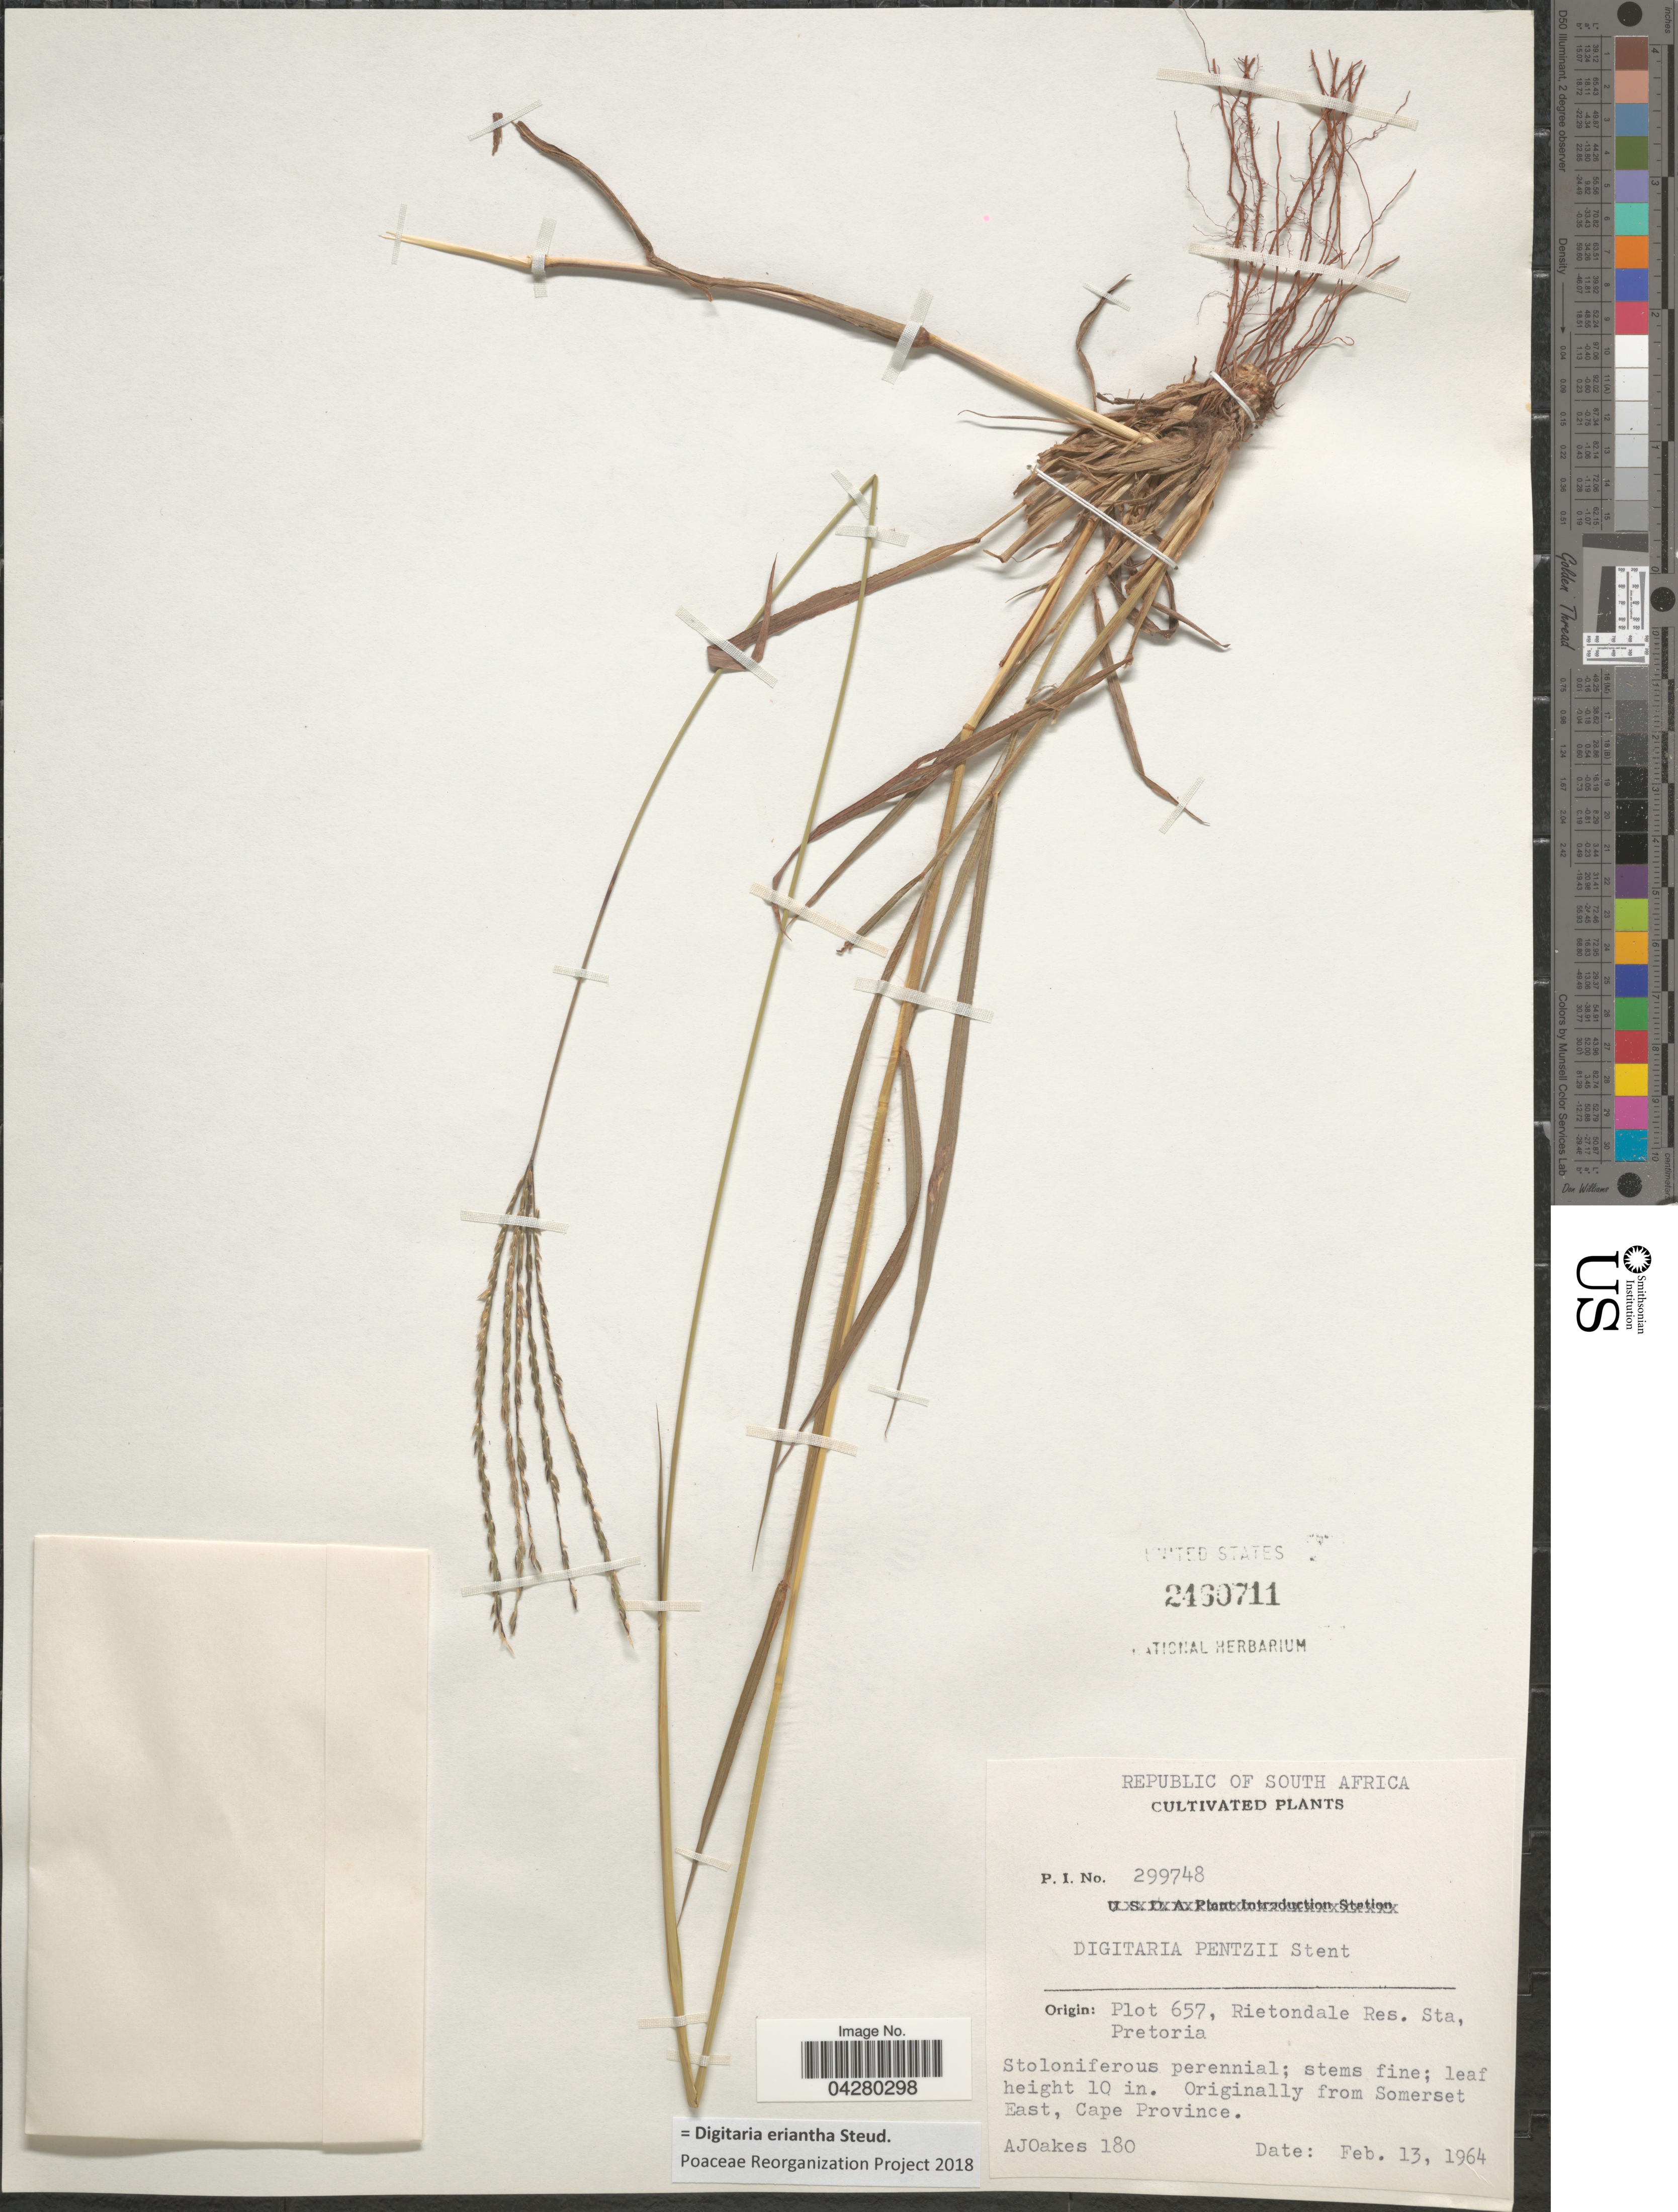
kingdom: Plantae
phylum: Tracheophyta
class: Liliopsida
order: Poales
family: Poaceae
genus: Digitaria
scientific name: Digitaria eriantha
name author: Steud.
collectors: A. Oakes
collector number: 180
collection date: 1964-02-13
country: South Africa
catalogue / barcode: US 2460711